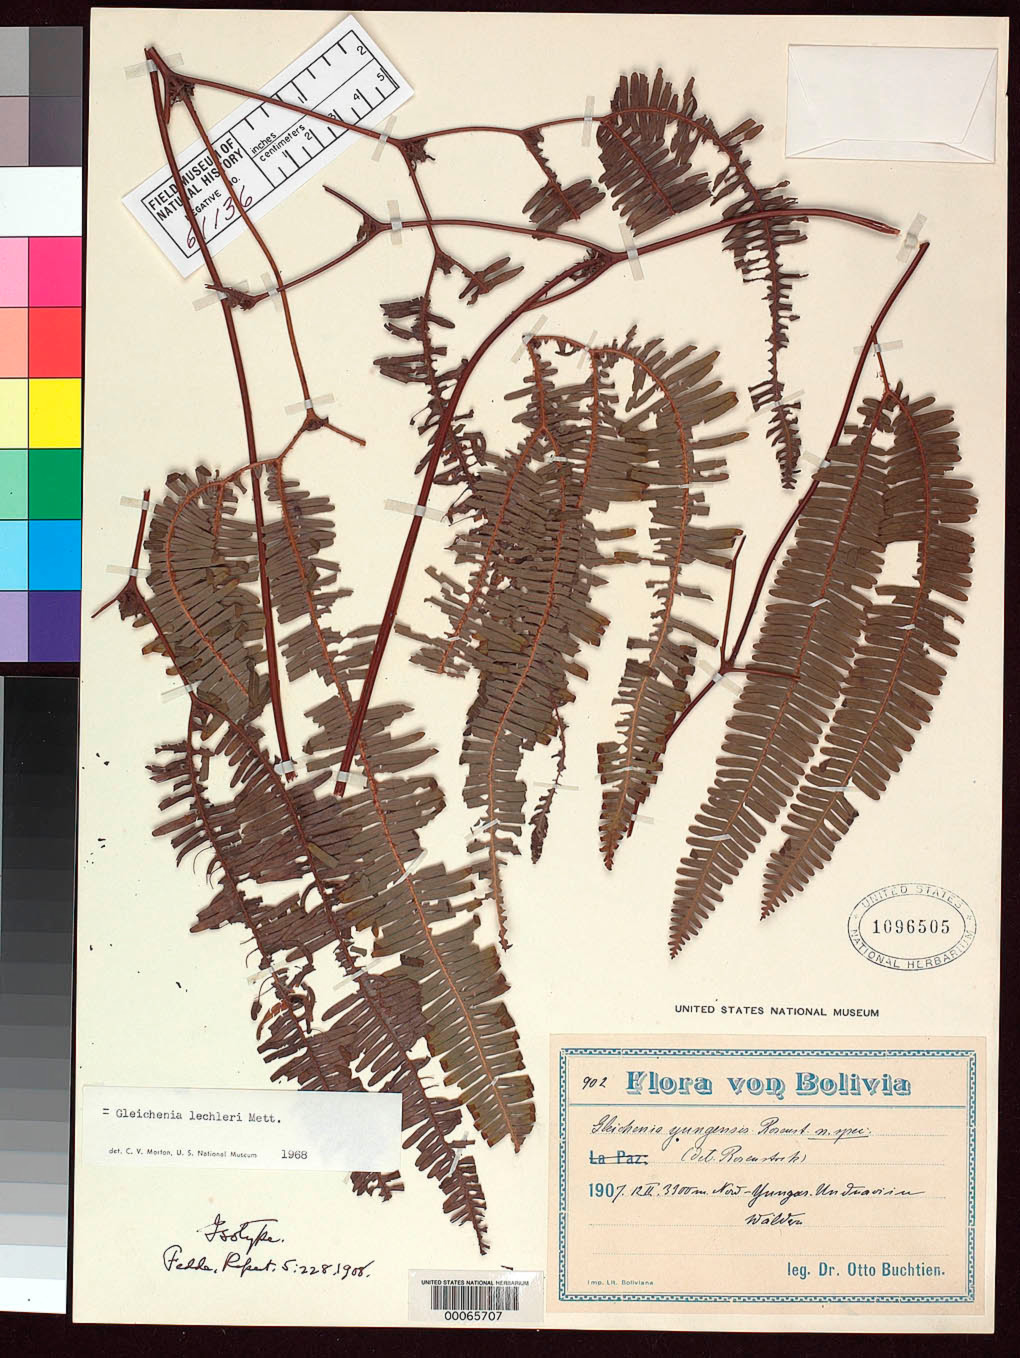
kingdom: Plantae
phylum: Tracheophyta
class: Polypodiopsida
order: Gleicheniales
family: Gleicheniaceae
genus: Gleichenia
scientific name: Gleichenia yungensis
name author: Rosenst.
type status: Isotype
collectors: O. Buchtien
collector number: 902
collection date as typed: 12 Feb 1907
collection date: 1907-02-12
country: Bolivia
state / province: La Paz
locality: Yungas, Unduavi.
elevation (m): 3200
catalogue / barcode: US 1096505